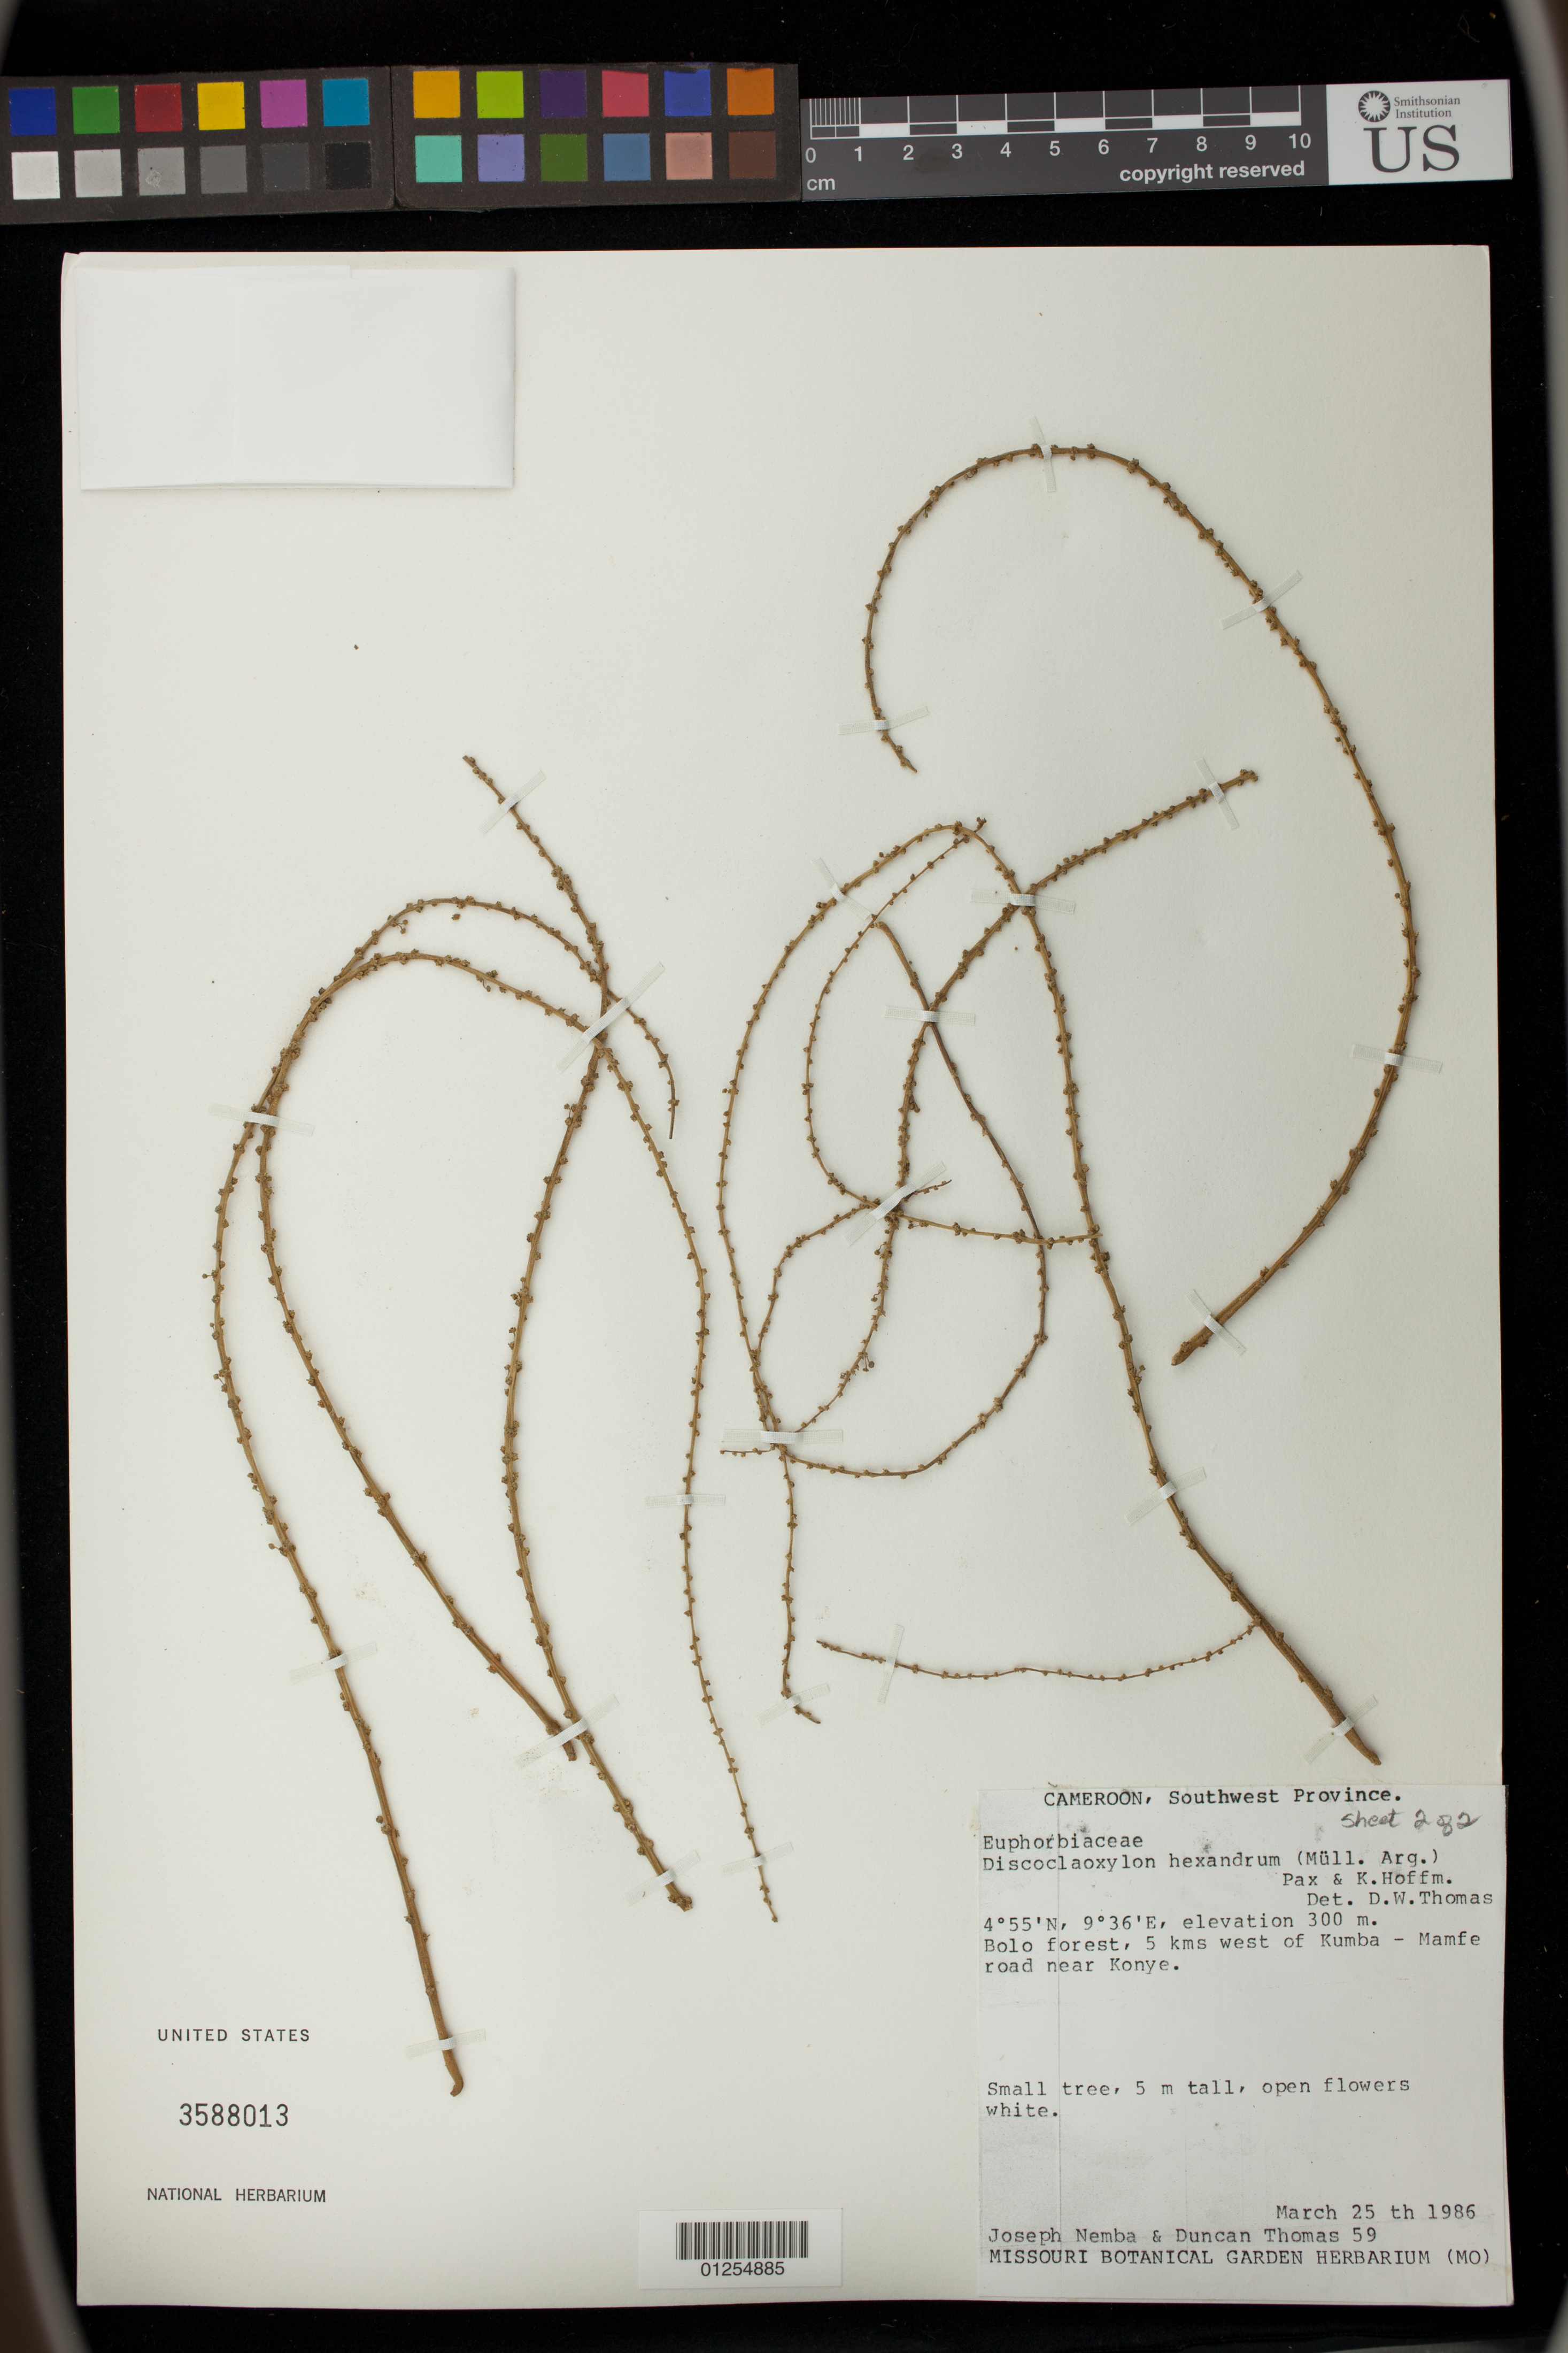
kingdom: Plantae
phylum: Tracheophyta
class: Magnoliopsida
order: Malpighiales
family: Euphorbiaceae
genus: Discoclaoxylon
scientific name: Discoclaoxylon hexandrum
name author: (Müll. Arg.) Pax & K. Hoffm.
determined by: Barberá, P.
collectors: D. W. Thomas & J. Nemba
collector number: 59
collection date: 1986-03-25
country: Cameroon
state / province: Sud-Ouest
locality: Bolo forest, 5 kms west of Kumba - Mamfe road near Konye.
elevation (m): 300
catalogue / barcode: US 3588013